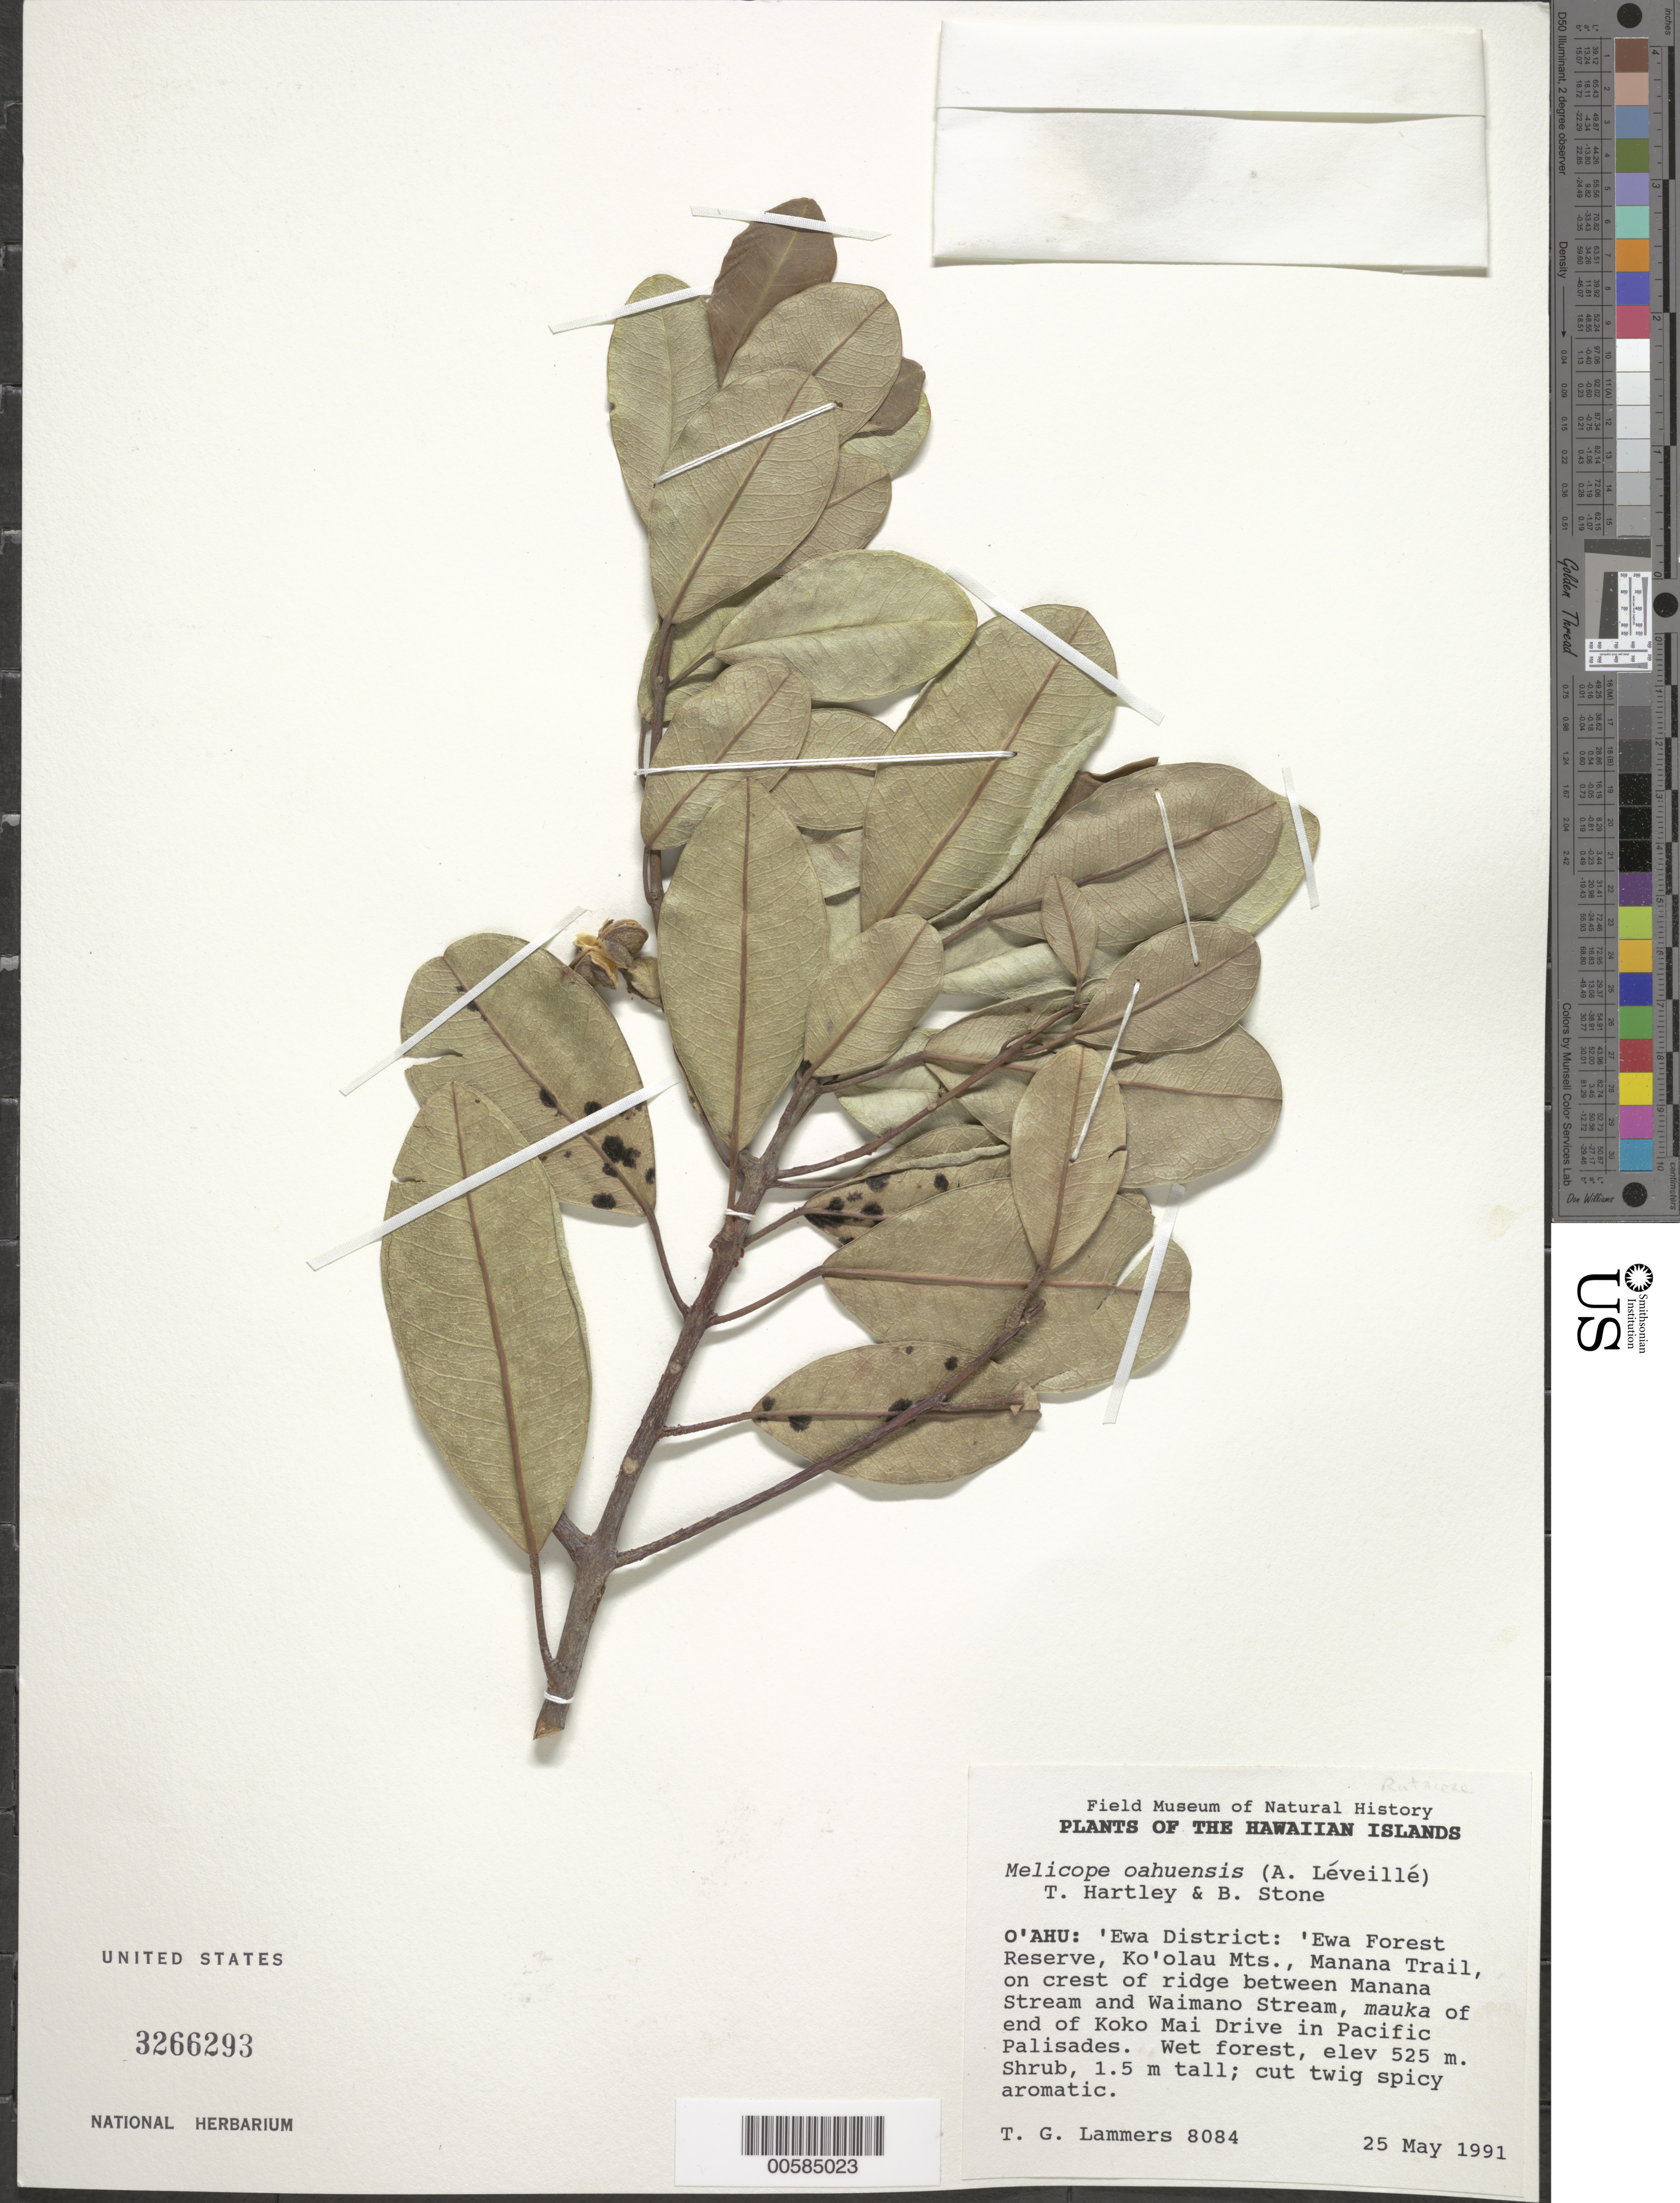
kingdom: Plantae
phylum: Tracheophyta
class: Magnoliopsida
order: Sapindales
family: Rutaceae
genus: Melicope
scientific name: Melicope oahuensis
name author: (H. Lév.) T.G. Hartley & B.C. Stone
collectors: T. G. Lammers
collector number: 8084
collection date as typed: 25 May 1991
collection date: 1991-05-25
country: United States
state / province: Hawaii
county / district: Honolulu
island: Oahu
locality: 'Ewa Dist: 'Ewa For Res, Ko'olau Mts, Manana Trail, on crest of ridge between Manana Stream and Waimano Stream, mauka of end...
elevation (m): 525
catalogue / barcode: US 3266293